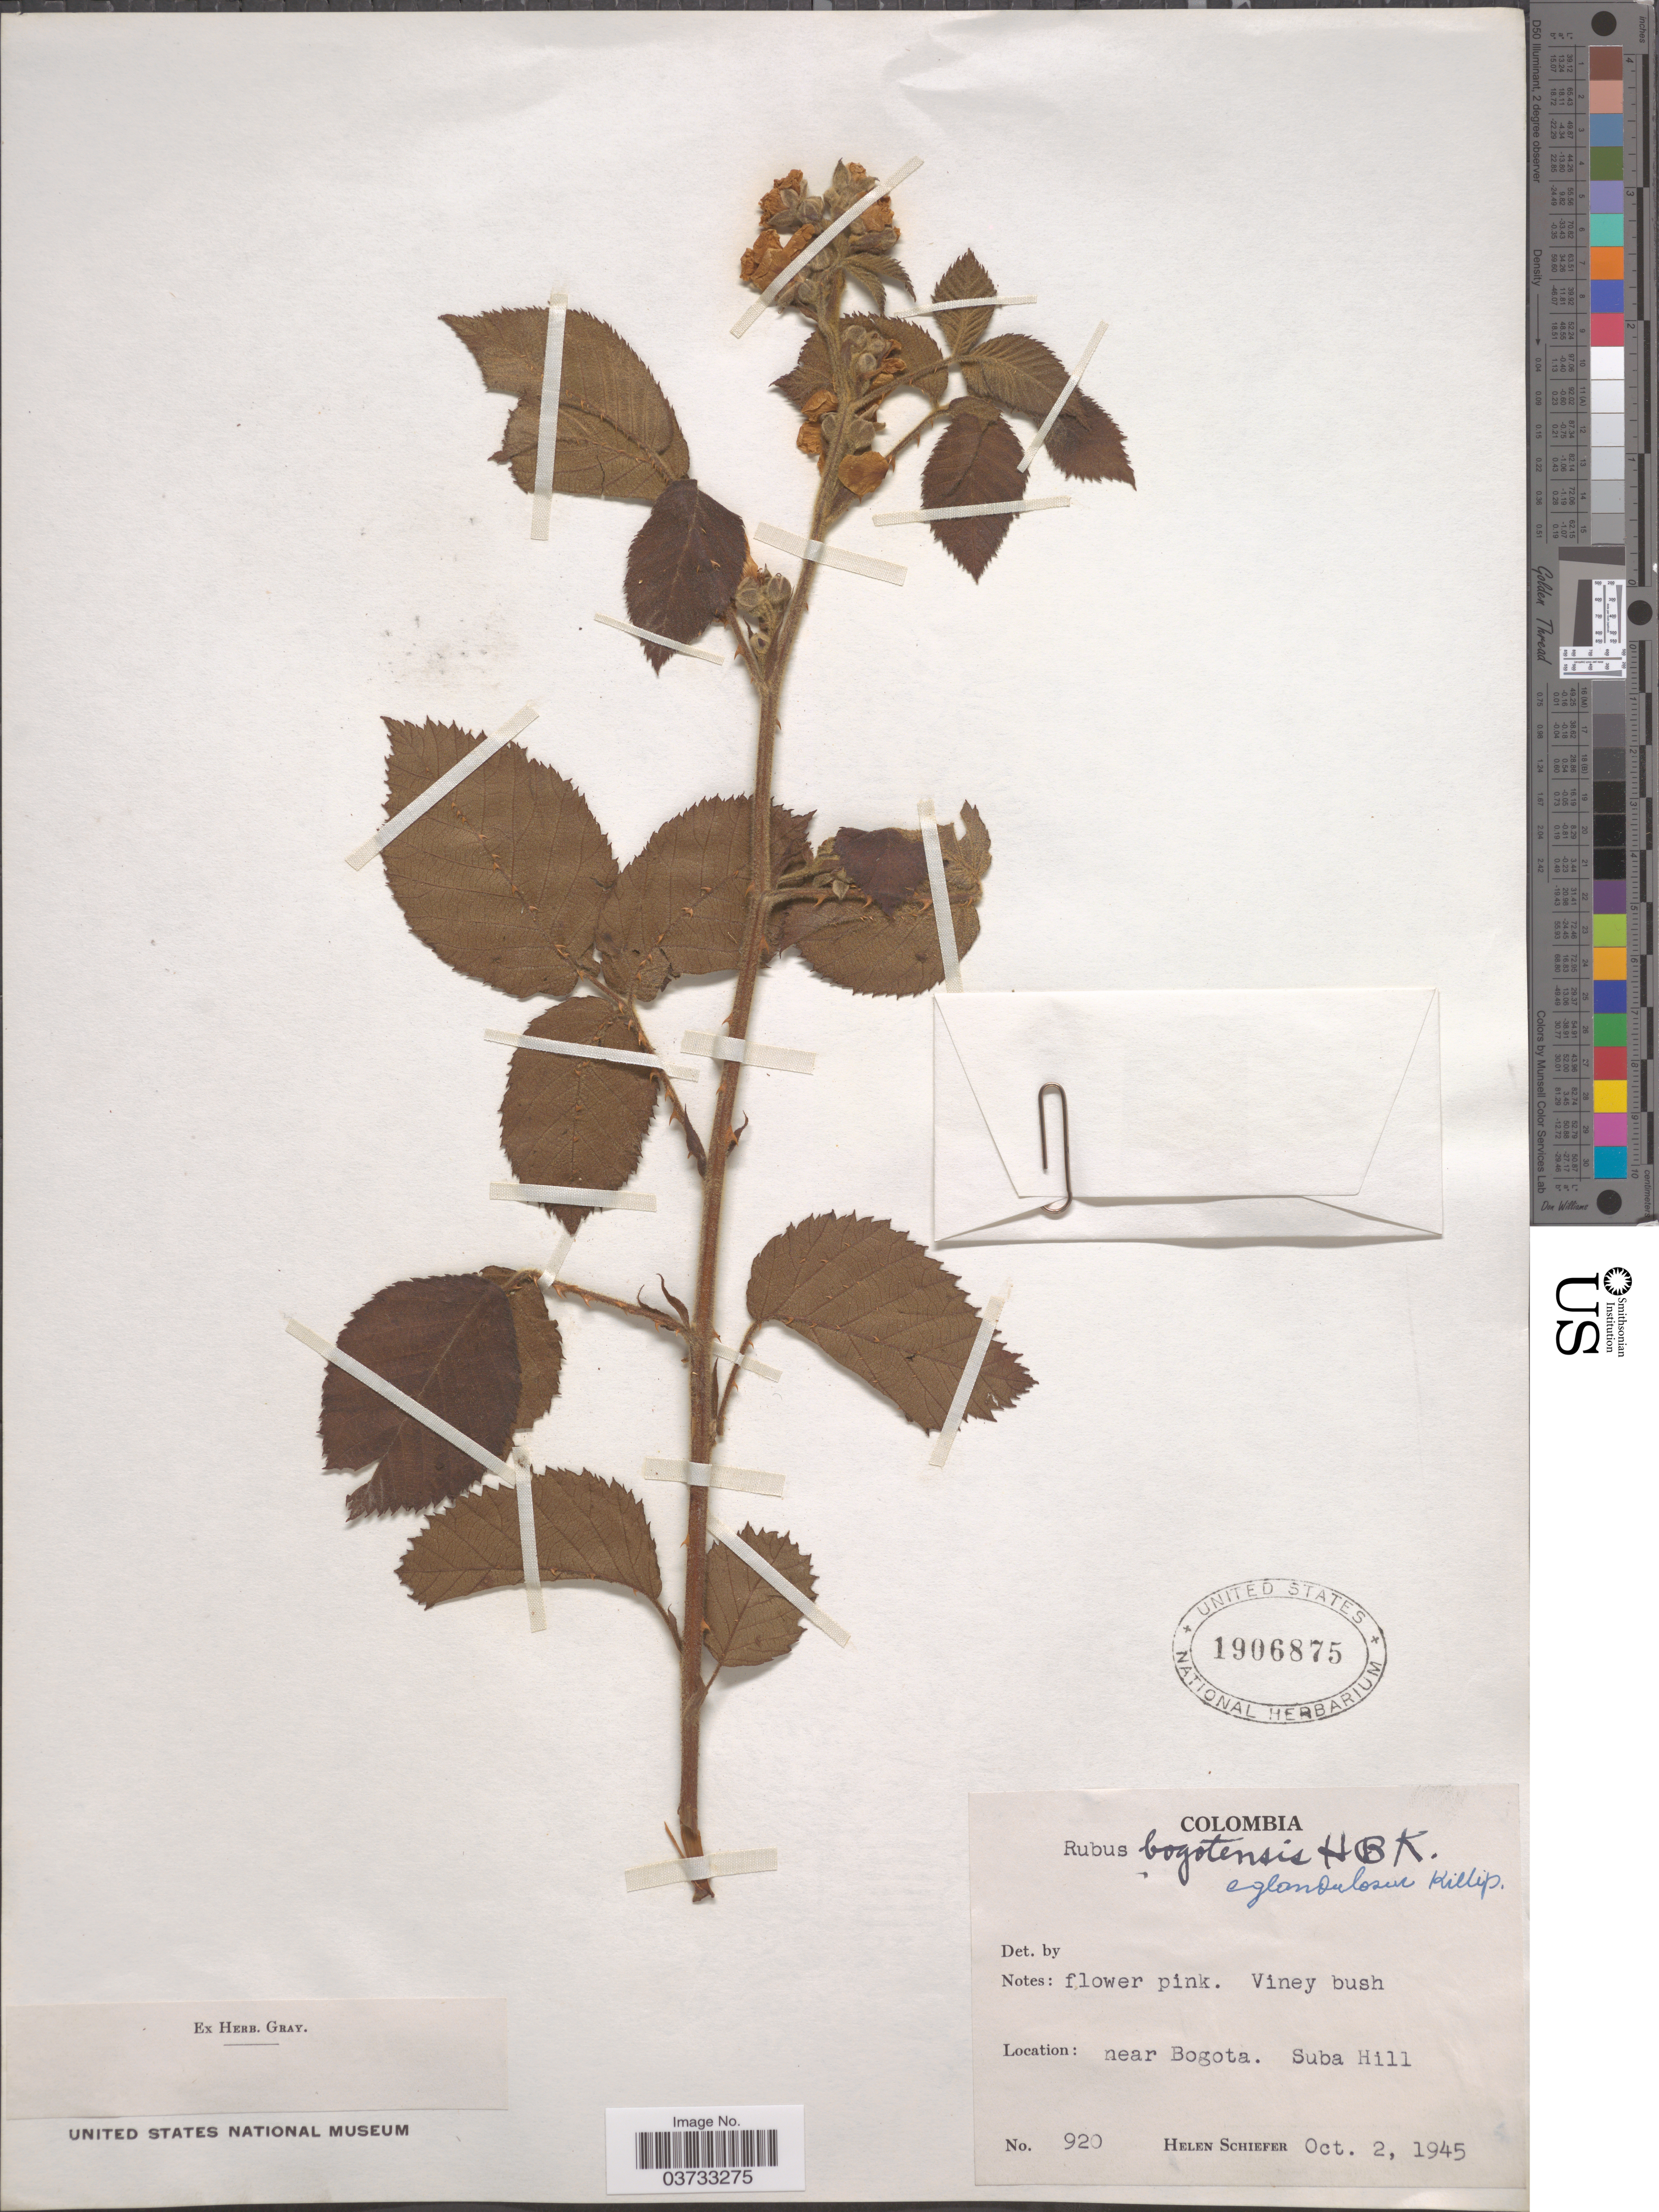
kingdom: Plantae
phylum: Tracheophyta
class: Magnoliopsida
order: Rosales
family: Rosaceae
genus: Rubus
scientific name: Rubus bogotensis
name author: Kunth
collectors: H. Schiefer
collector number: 920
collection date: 1945-10-02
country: Colombia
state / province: Bogota D.C.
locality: Near Bogota. Suba Hill.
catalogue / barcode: US 1906875